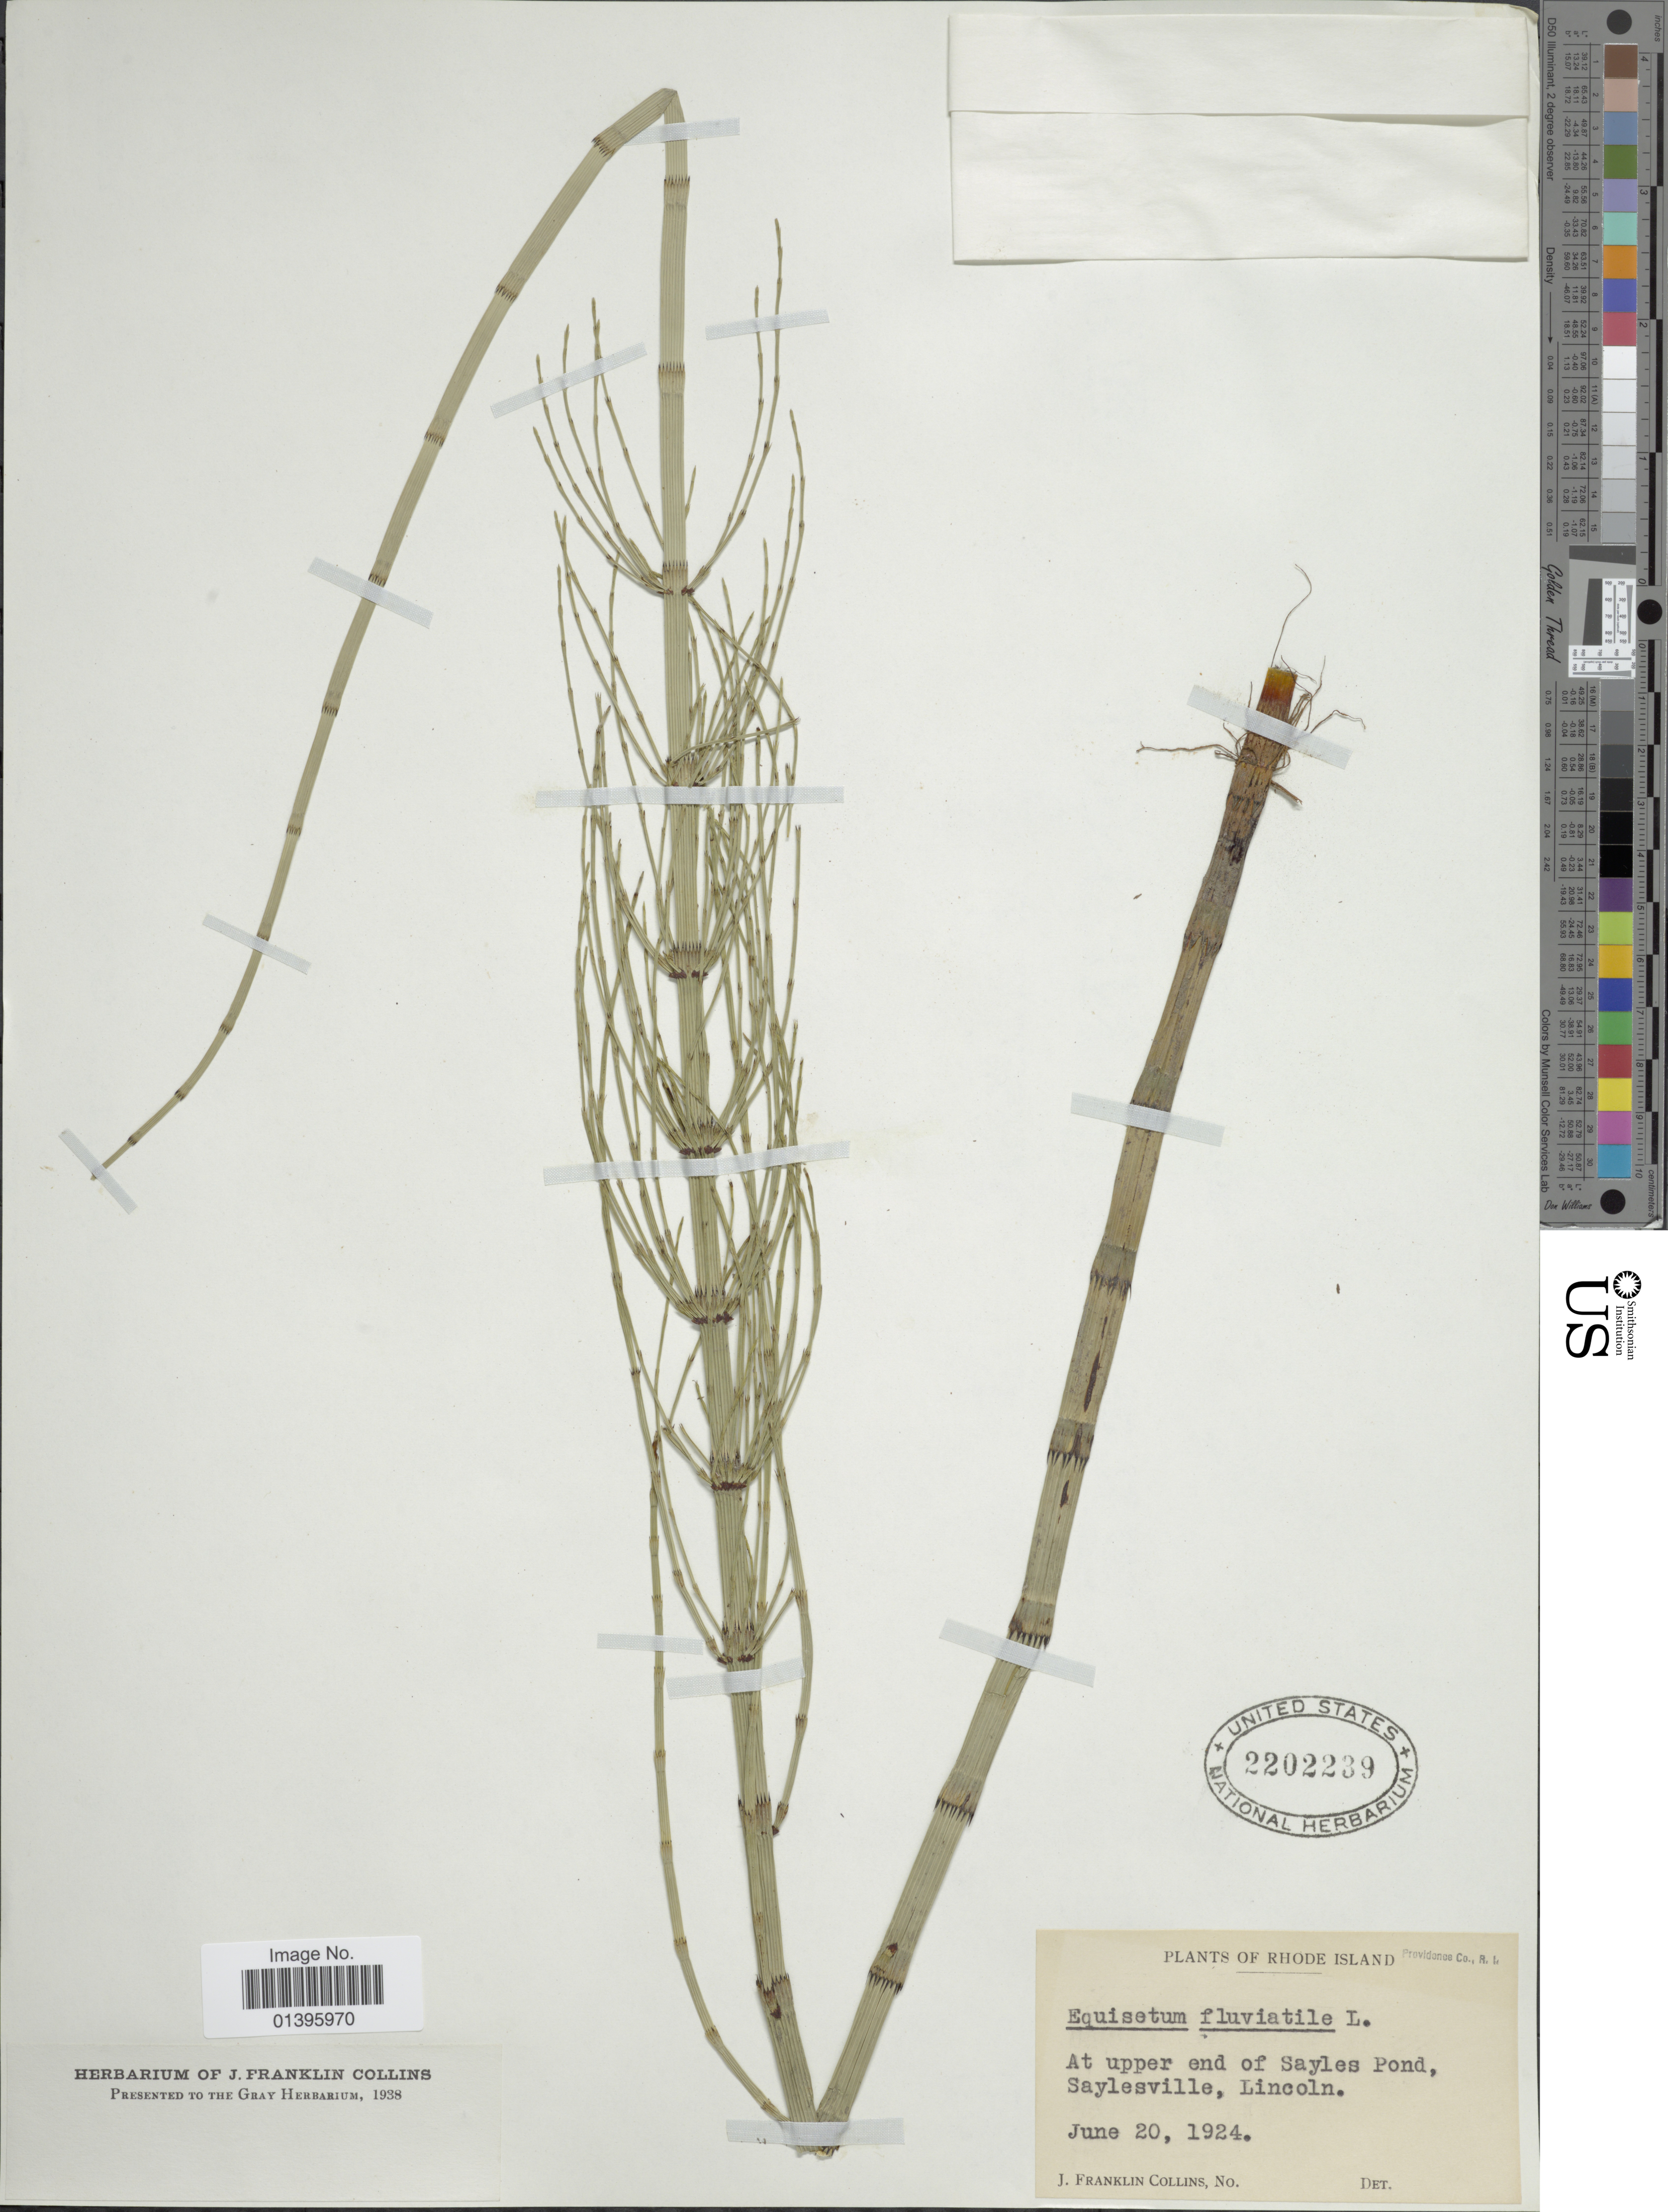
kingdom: Plantae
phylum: Tracheophyta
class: Polypodiopsida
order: Equisetales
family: Equisetaceae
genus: Equisetum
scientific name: Equisetum fluviatile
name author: L.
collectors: J. Collins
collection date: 1924-06-20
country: United States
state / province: Rhode Island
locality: At upper end of Sayles Pond, Saylesville, Lincoln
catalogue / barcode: US 2202239